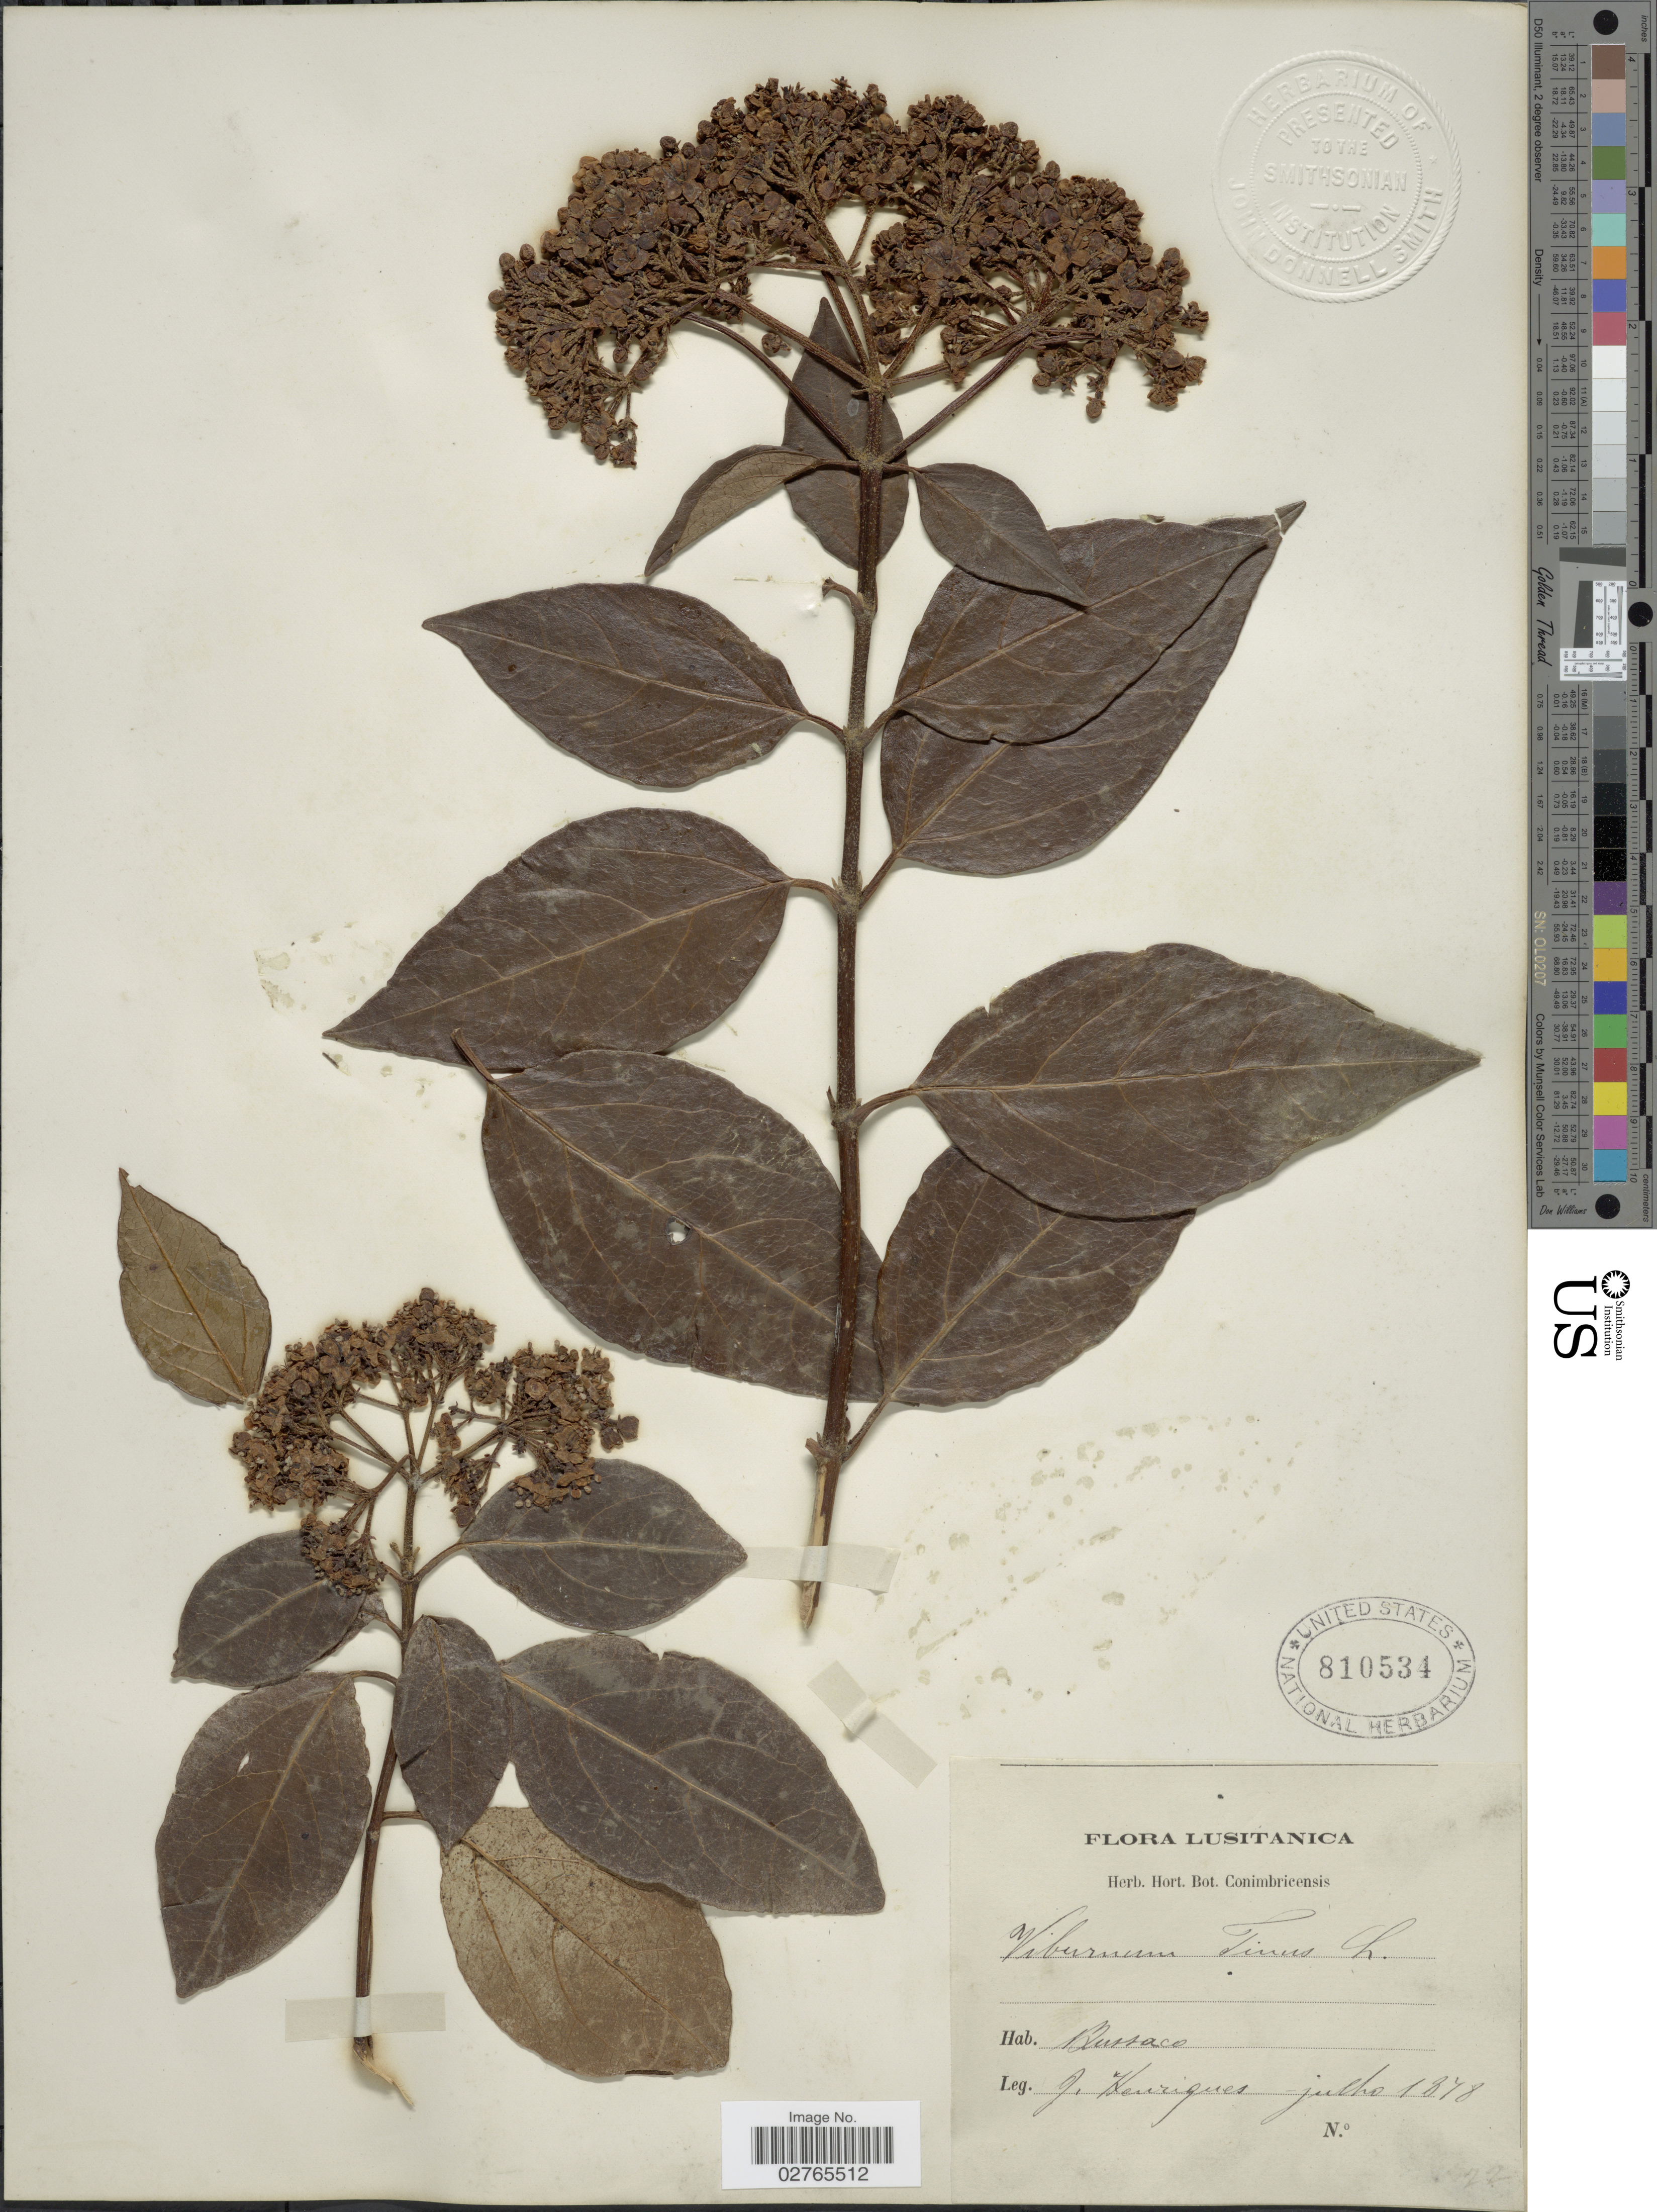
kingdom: Plantae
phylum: Tracheophyta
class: Magnoliopsida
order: Dipsacales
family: Viburnaceae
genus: Viburnum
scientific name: Viburnum tinus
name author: L.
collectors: J. A. Henriques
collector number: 22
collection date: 1878-07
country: Portugal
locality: Lusitanica. Bussaco.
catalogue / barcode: US 810534